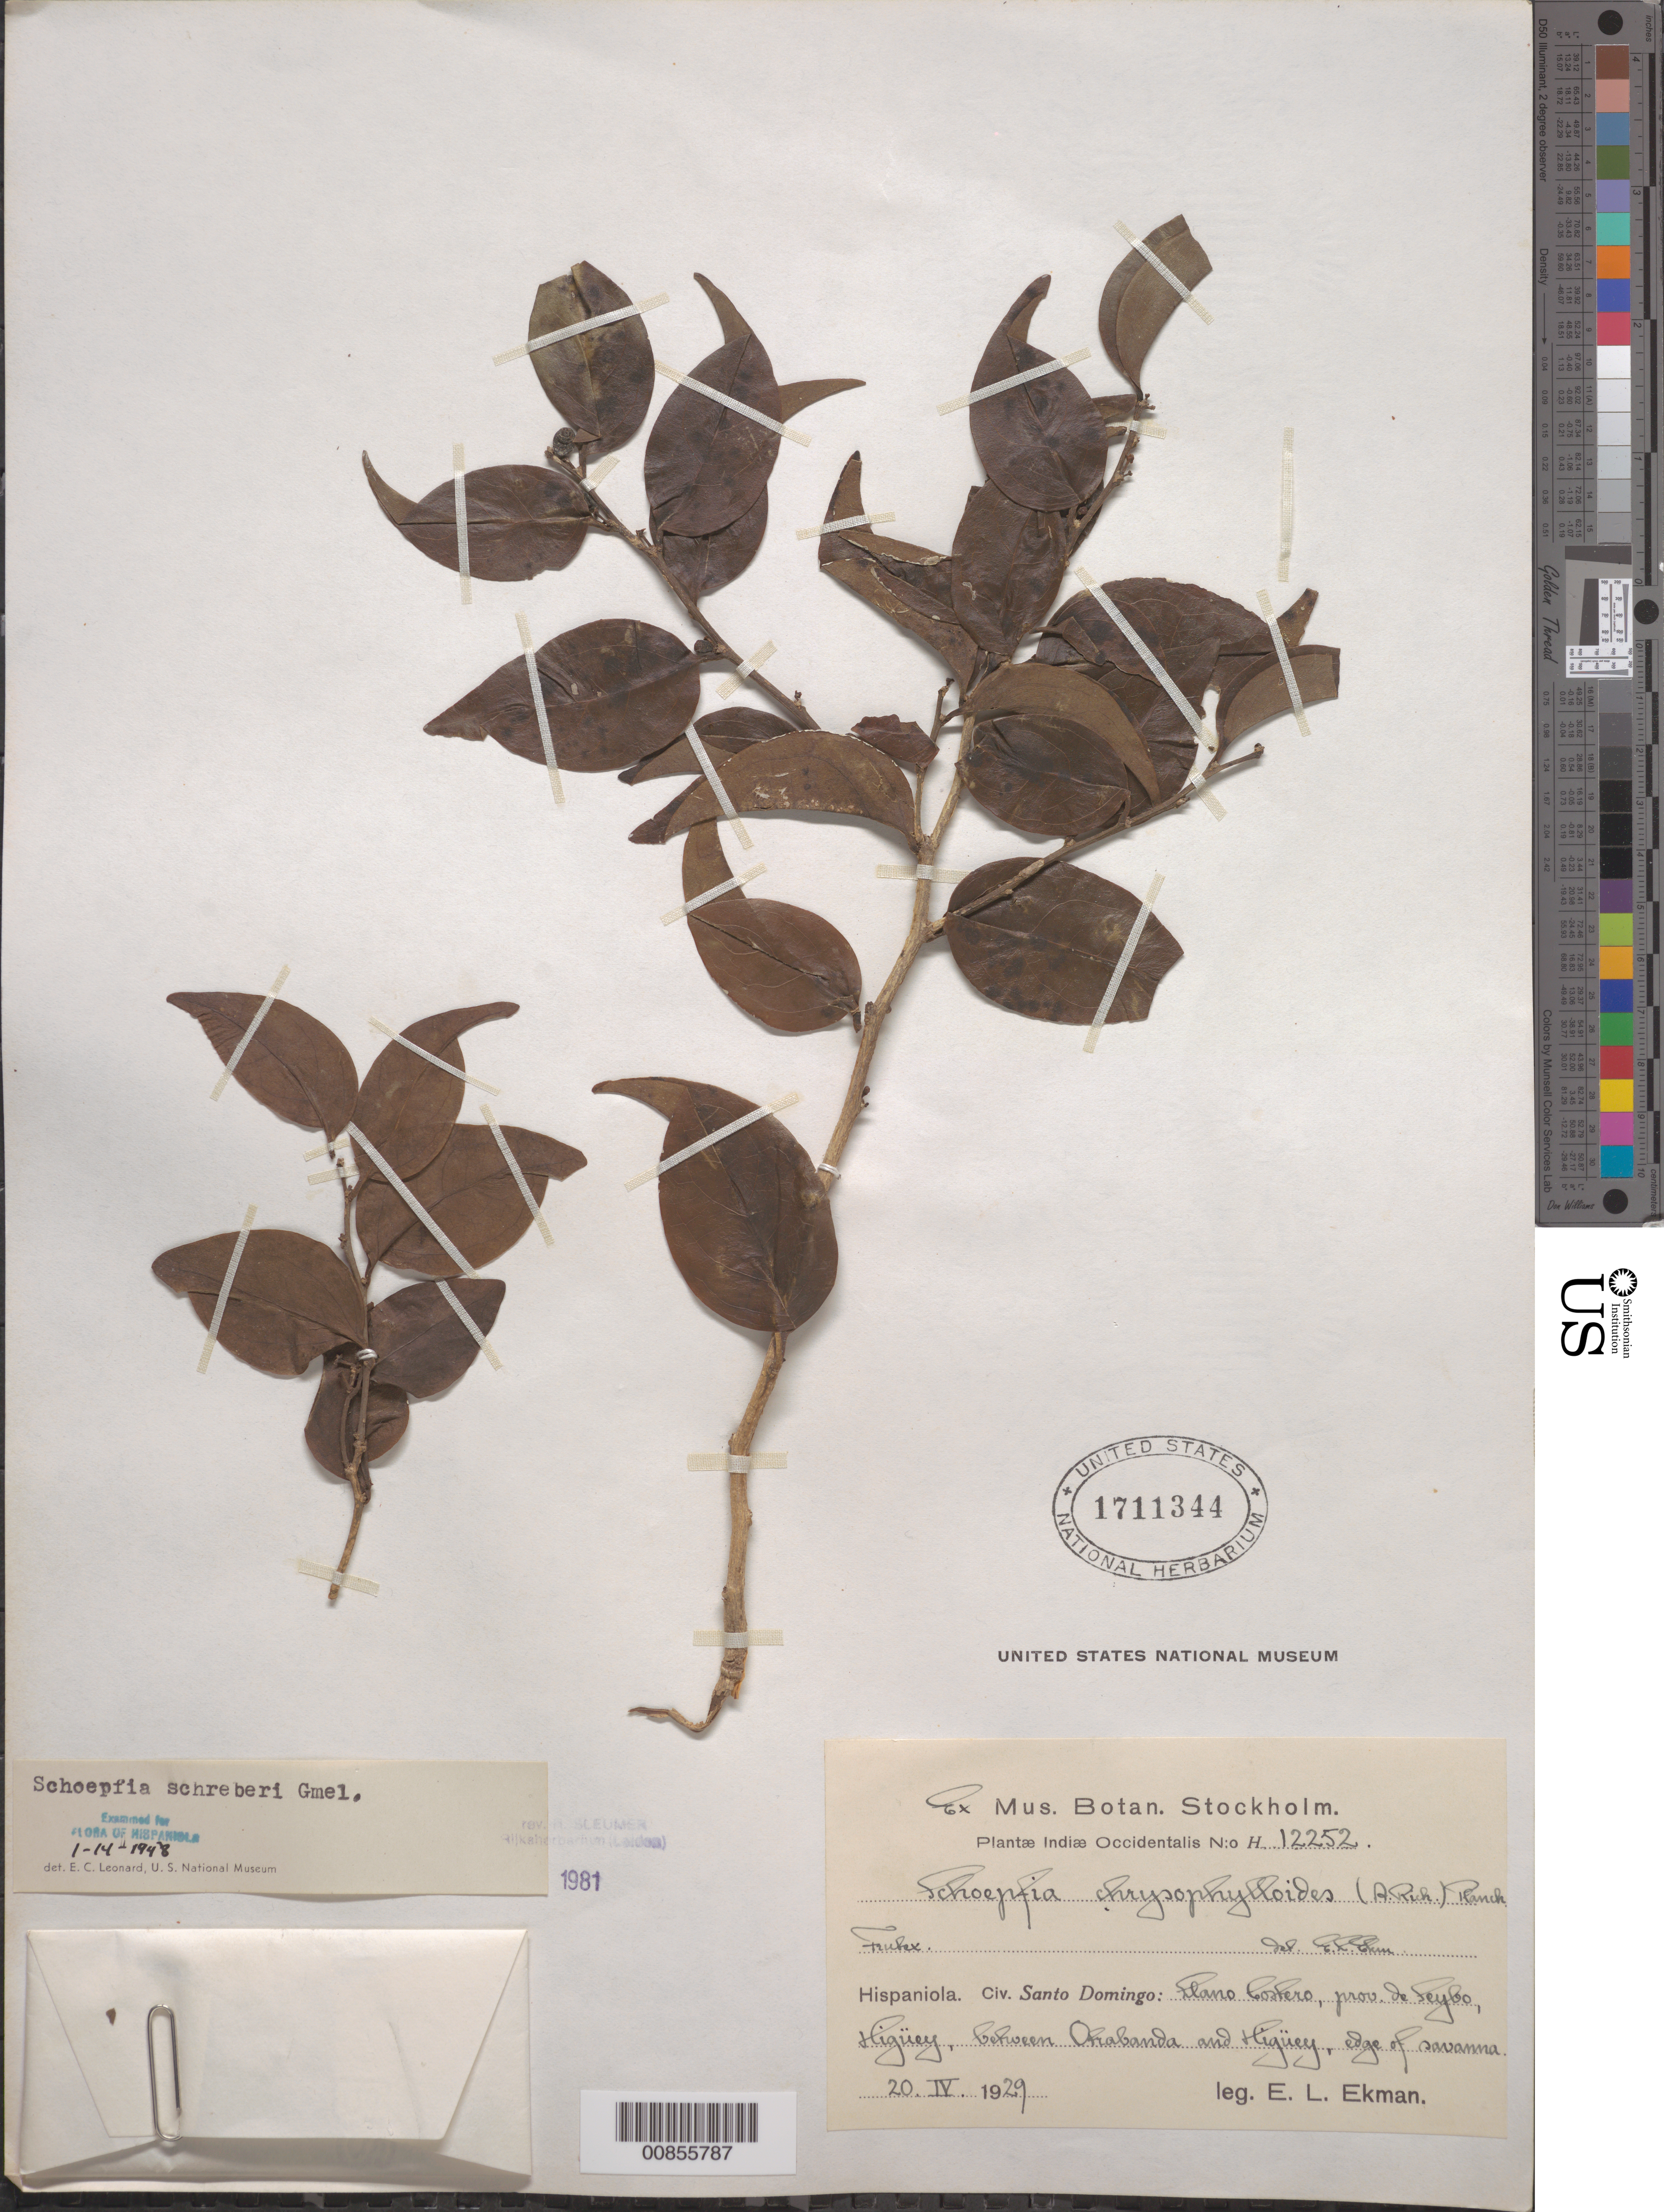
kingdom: Plantae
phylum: Tracheophyta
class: Magnoliopsida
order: Santalales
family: Schoepfiaceae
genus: Schoepfia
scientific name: Schoepfia schreberi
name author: J.F. Gmel.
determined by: Leonard, Emery C., (US)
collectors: E. L. Ekman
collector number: H 12252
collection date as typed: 20 Apr 1929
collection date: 1929-04-20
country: Dominican Republic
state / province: El Seibo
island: Hispaniola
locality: Llano Costero Higüey, between Otrabanda and Higüey.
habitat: Edge of savanna.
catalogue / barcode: US 1711344